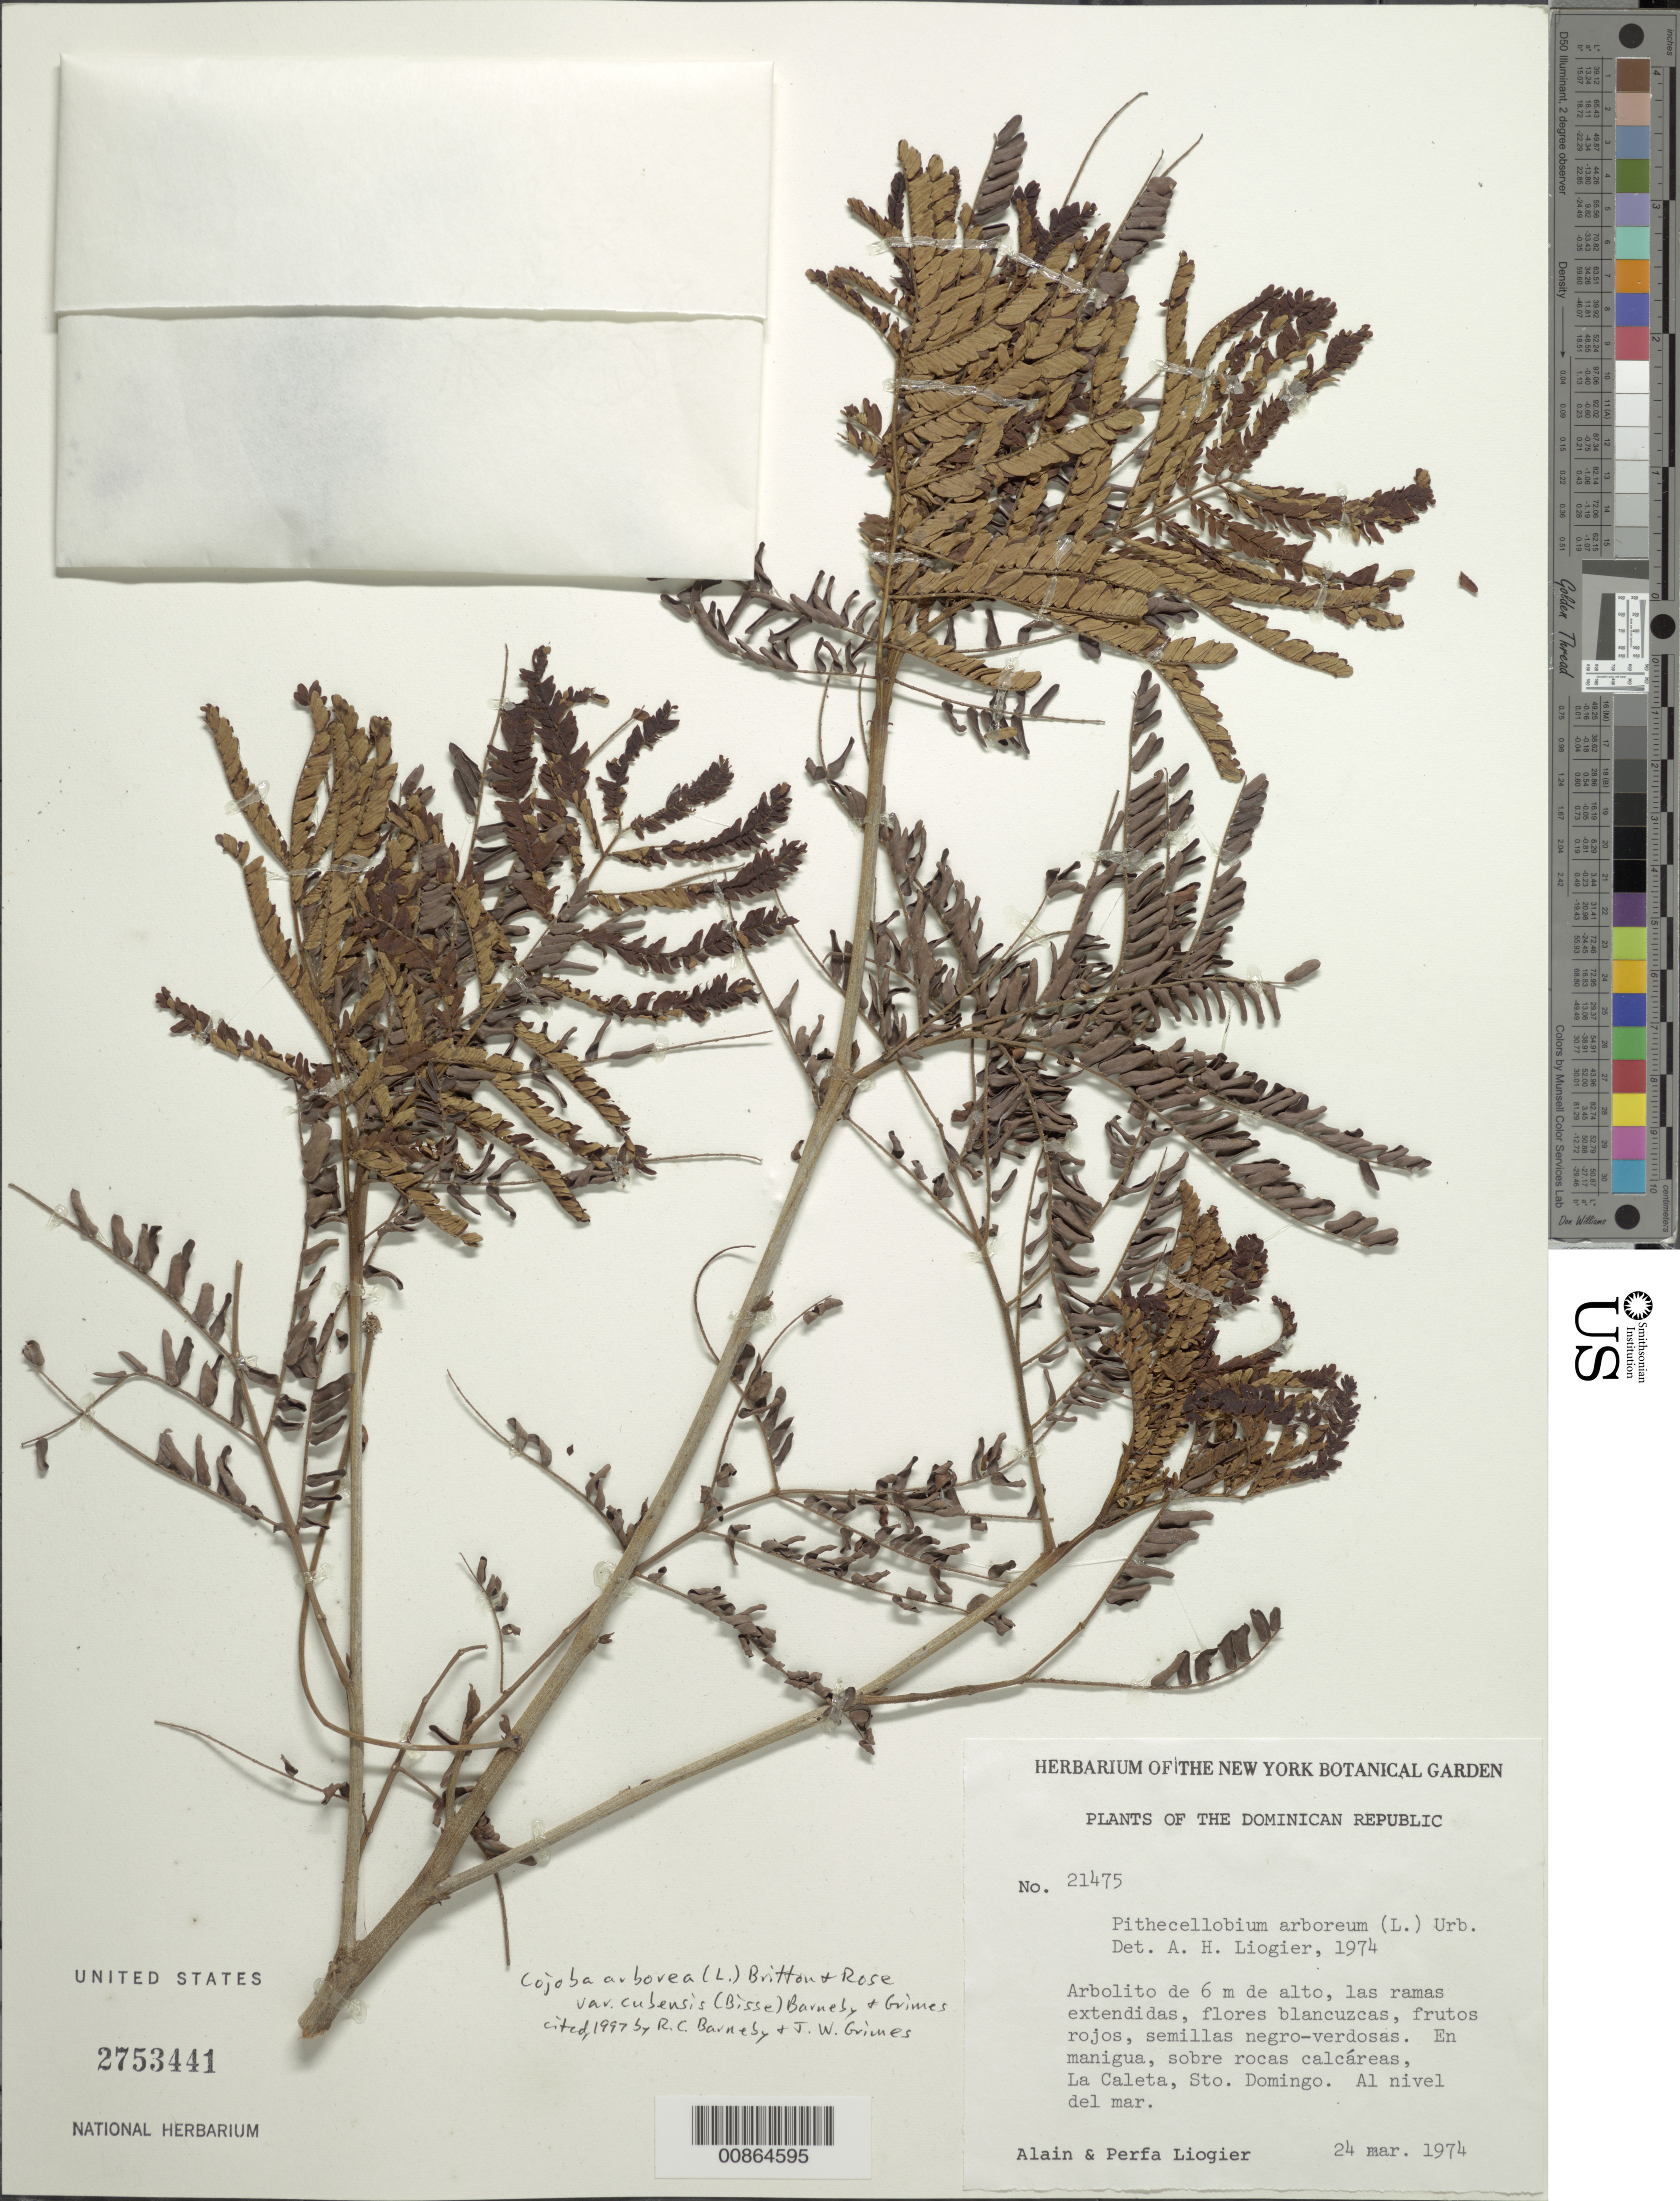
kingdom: Plantae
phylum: Tracheophyta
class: Magnoliopsida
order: Fabales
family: Fabaceae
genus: Cojoba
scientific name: Cojoba arborea var. cubensis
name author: (Bisse) Barneby & J.W. Grimes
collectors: A. H. Liogier & M. P. Liogier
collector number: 21475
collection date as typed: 24 Mar 1974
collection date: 1974-03-24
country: Dominican Republic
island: Hispaniola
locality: La Caleta, Sto. Domingo.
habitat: En manigua, Sobre rocas calcáreas.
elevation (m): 0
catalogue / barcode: US 2753441